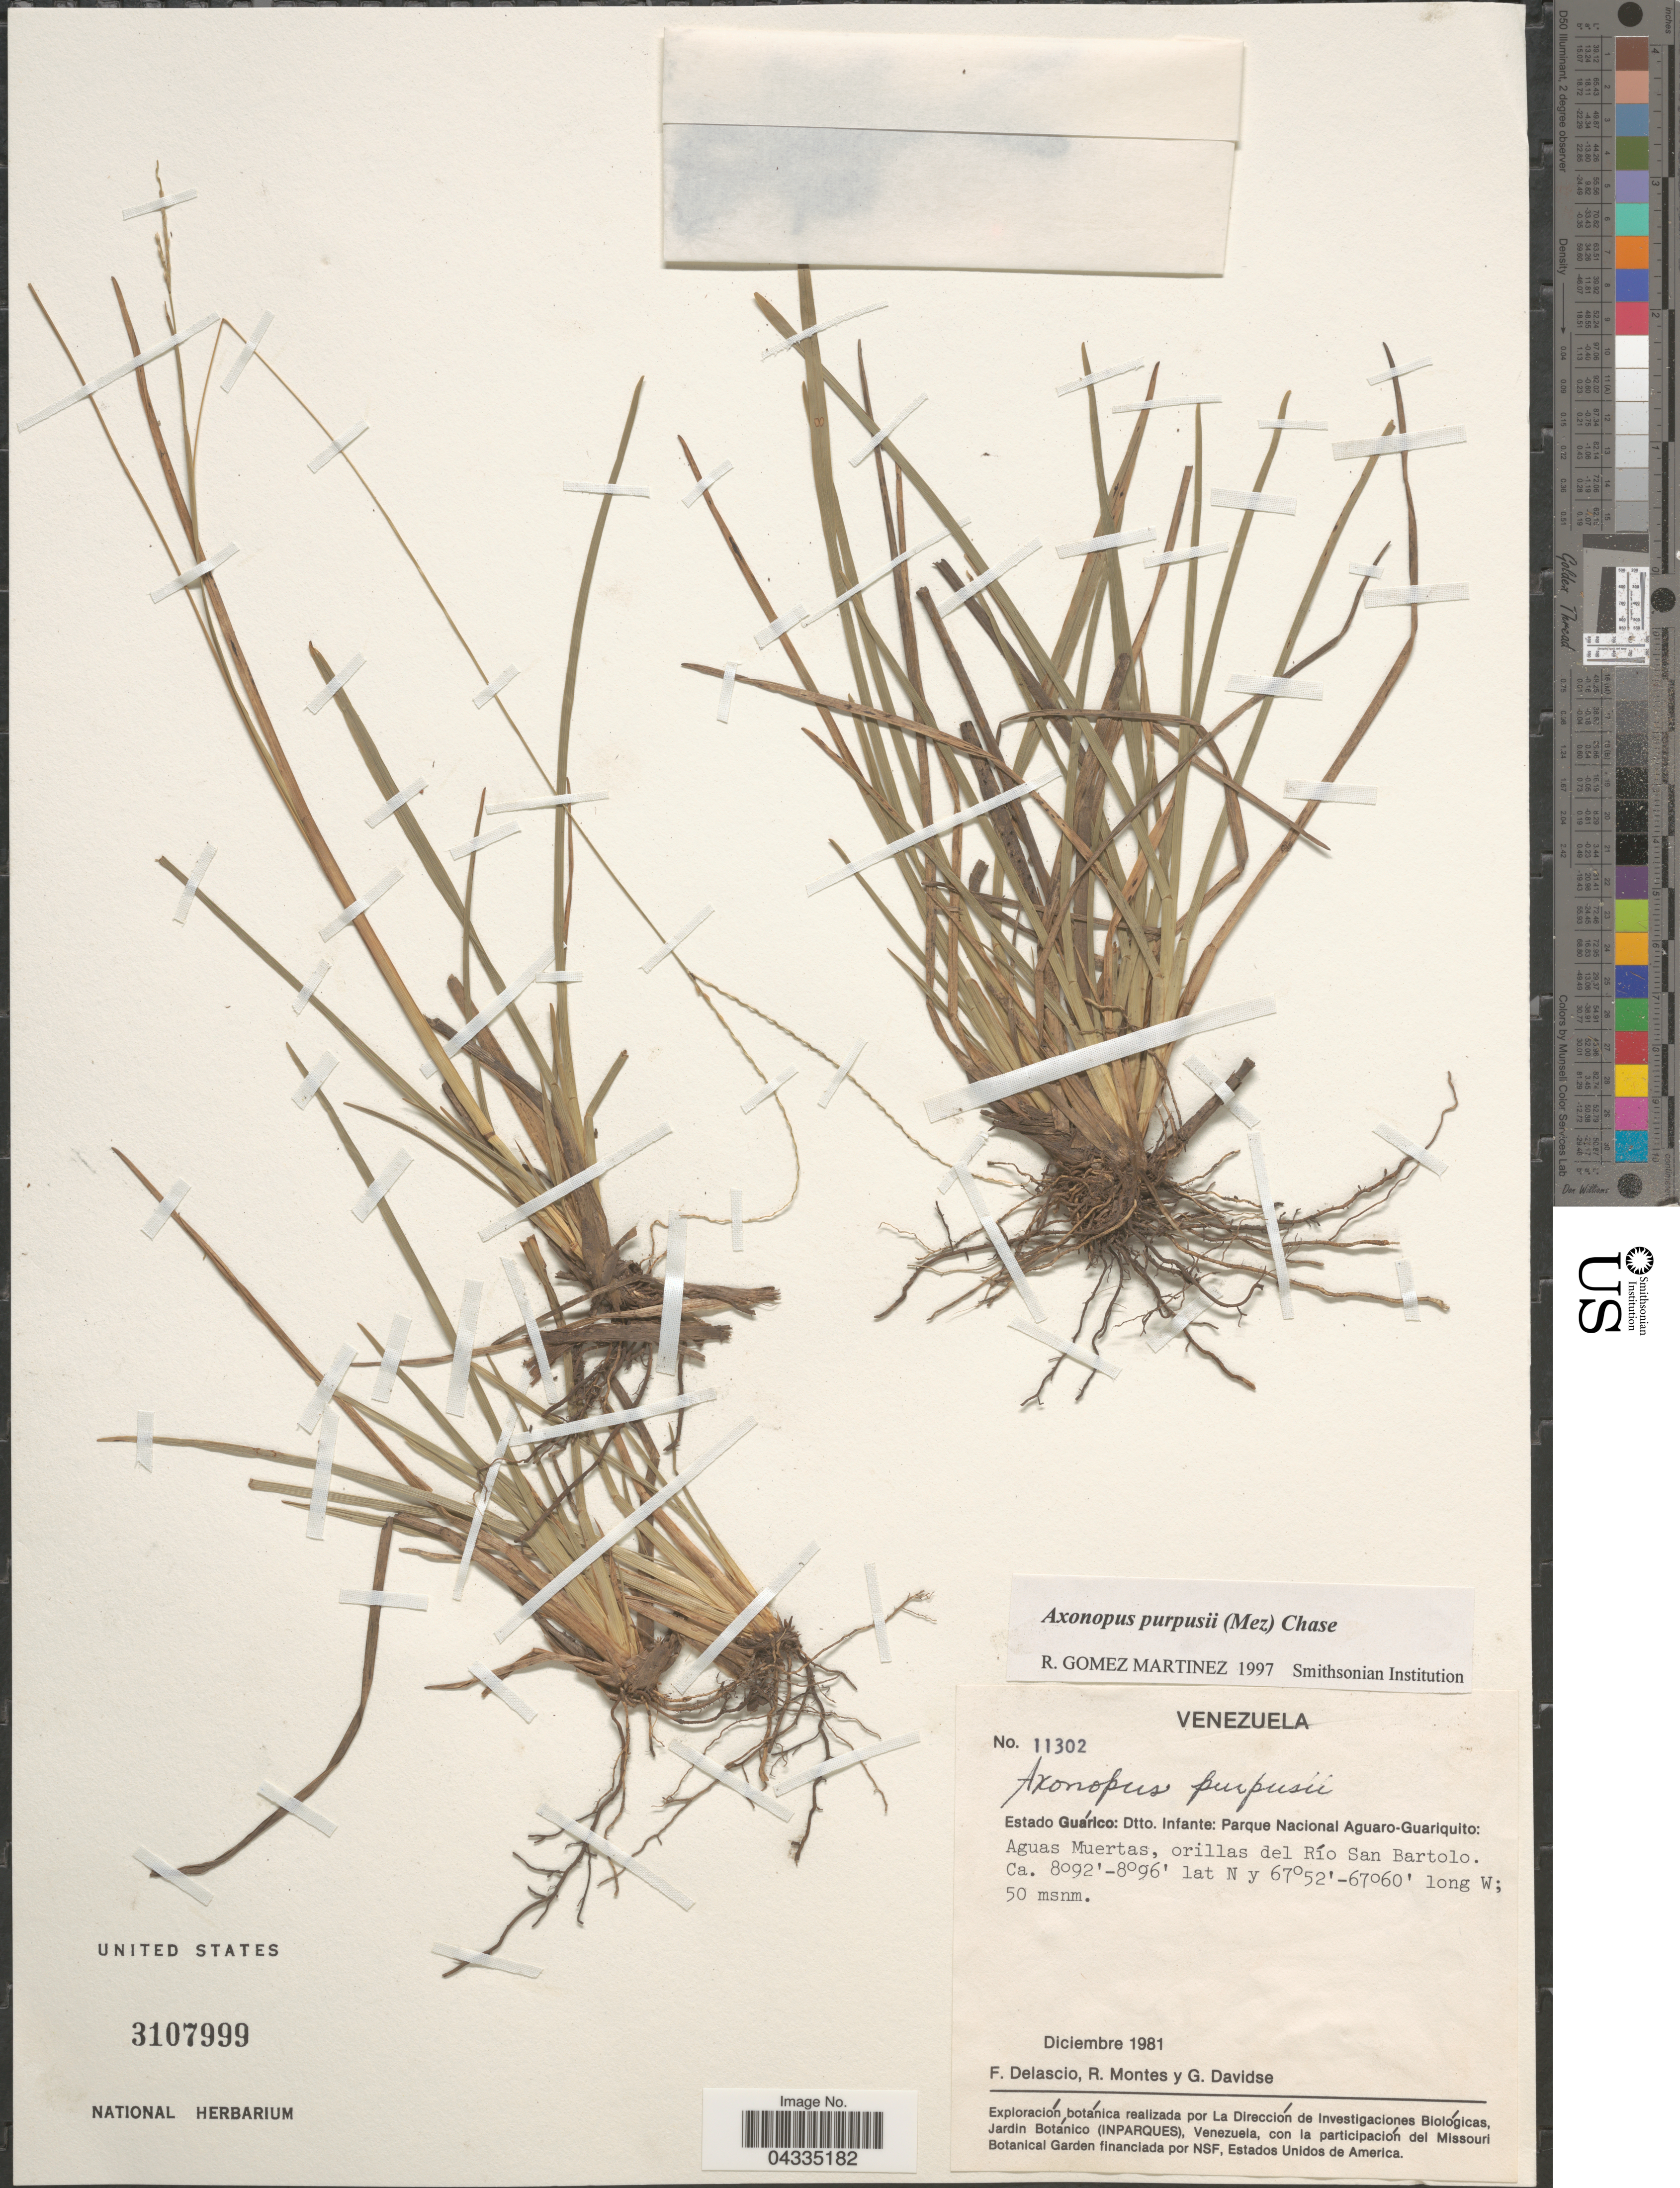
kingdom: Plantae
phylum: Tracheophyta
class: Liliopsida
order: Poales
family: Poaceae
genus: Axonopus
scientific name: Axonopus purpusii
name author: (Mez) Chase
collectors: F. Delascio C., R. Montes & G. Davidse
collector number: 11302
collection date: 1981-12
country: Venezuela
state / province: Guarico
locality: Dtto. Infante: Parque Nacional Aguaro-Guariquito: Aguas Muertas, orillas del Río San Bartolo.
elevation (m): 50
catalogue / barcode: US 3107999